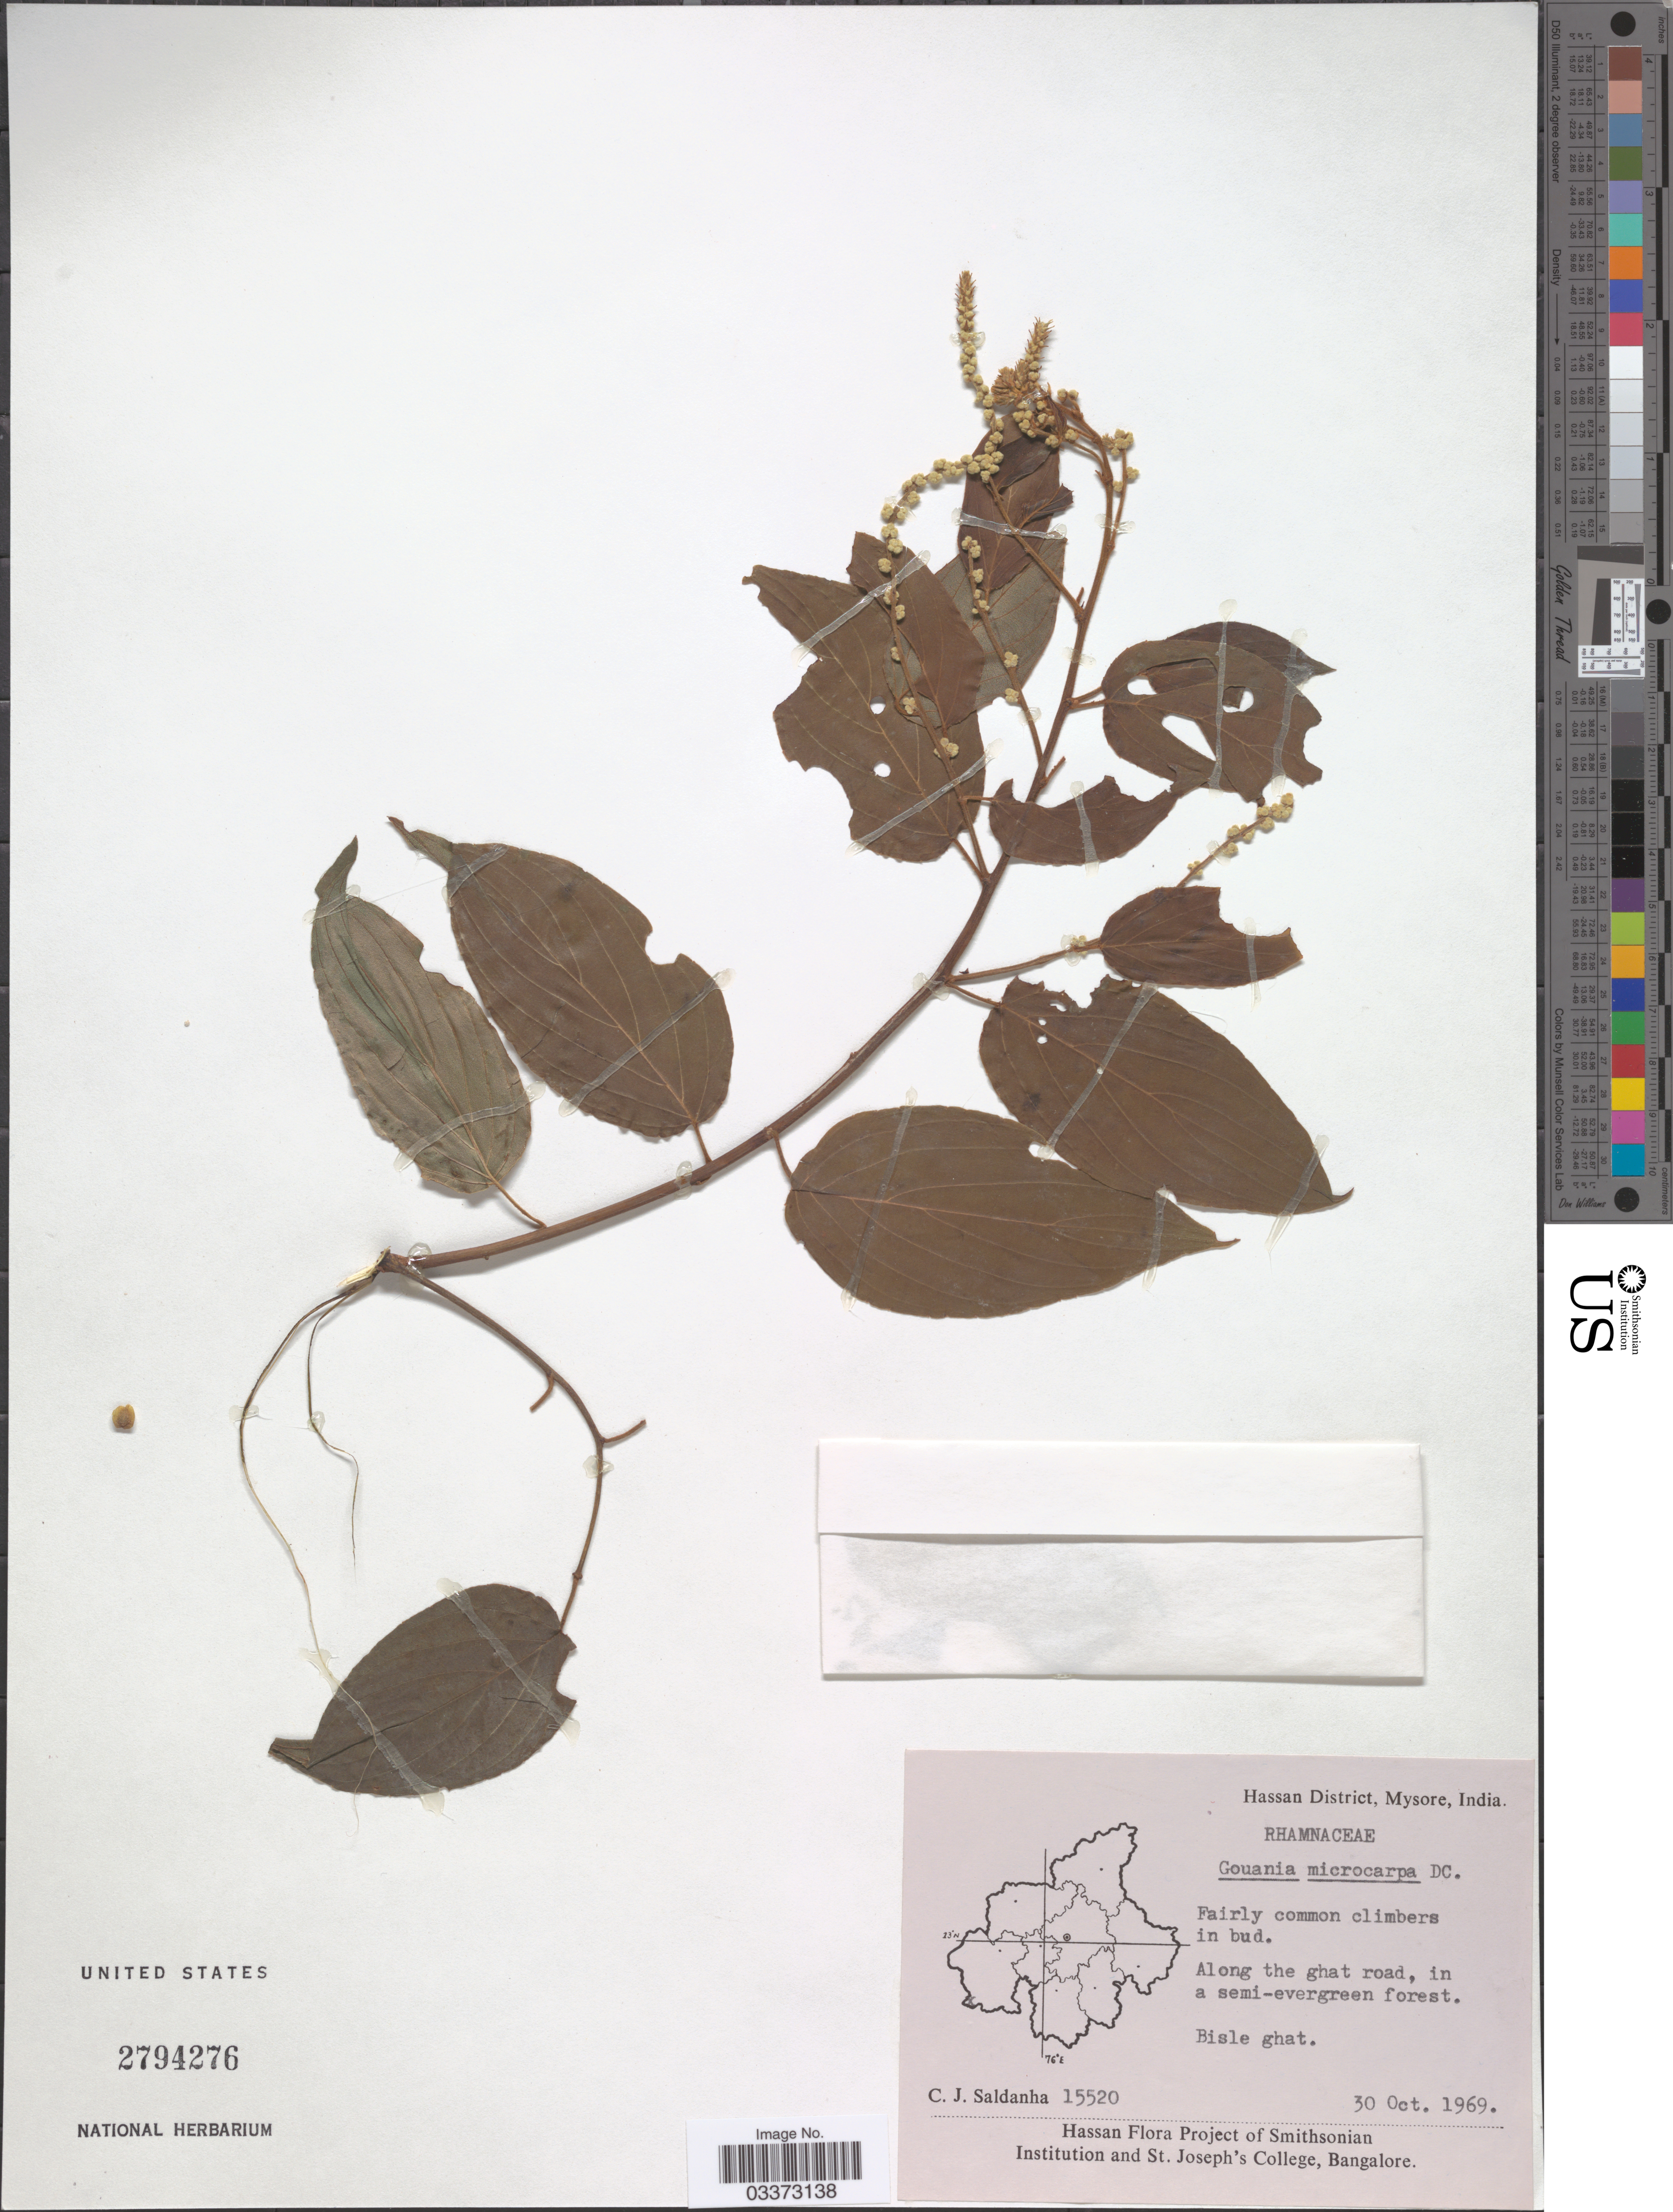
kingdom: Plantae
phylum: Tracheophyta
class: Magnoliopsida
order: Rosales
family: Rhamnaceae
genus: Gouania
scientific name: Gouania microcarpa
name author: DC.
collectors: C. J. Saldanha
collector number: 15520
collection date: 1969-10-30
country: India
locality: Hassan District, Mysore. Along the ghat road, in a semi-evergreen forest. Bisle ghat.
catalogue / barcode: US 2794276